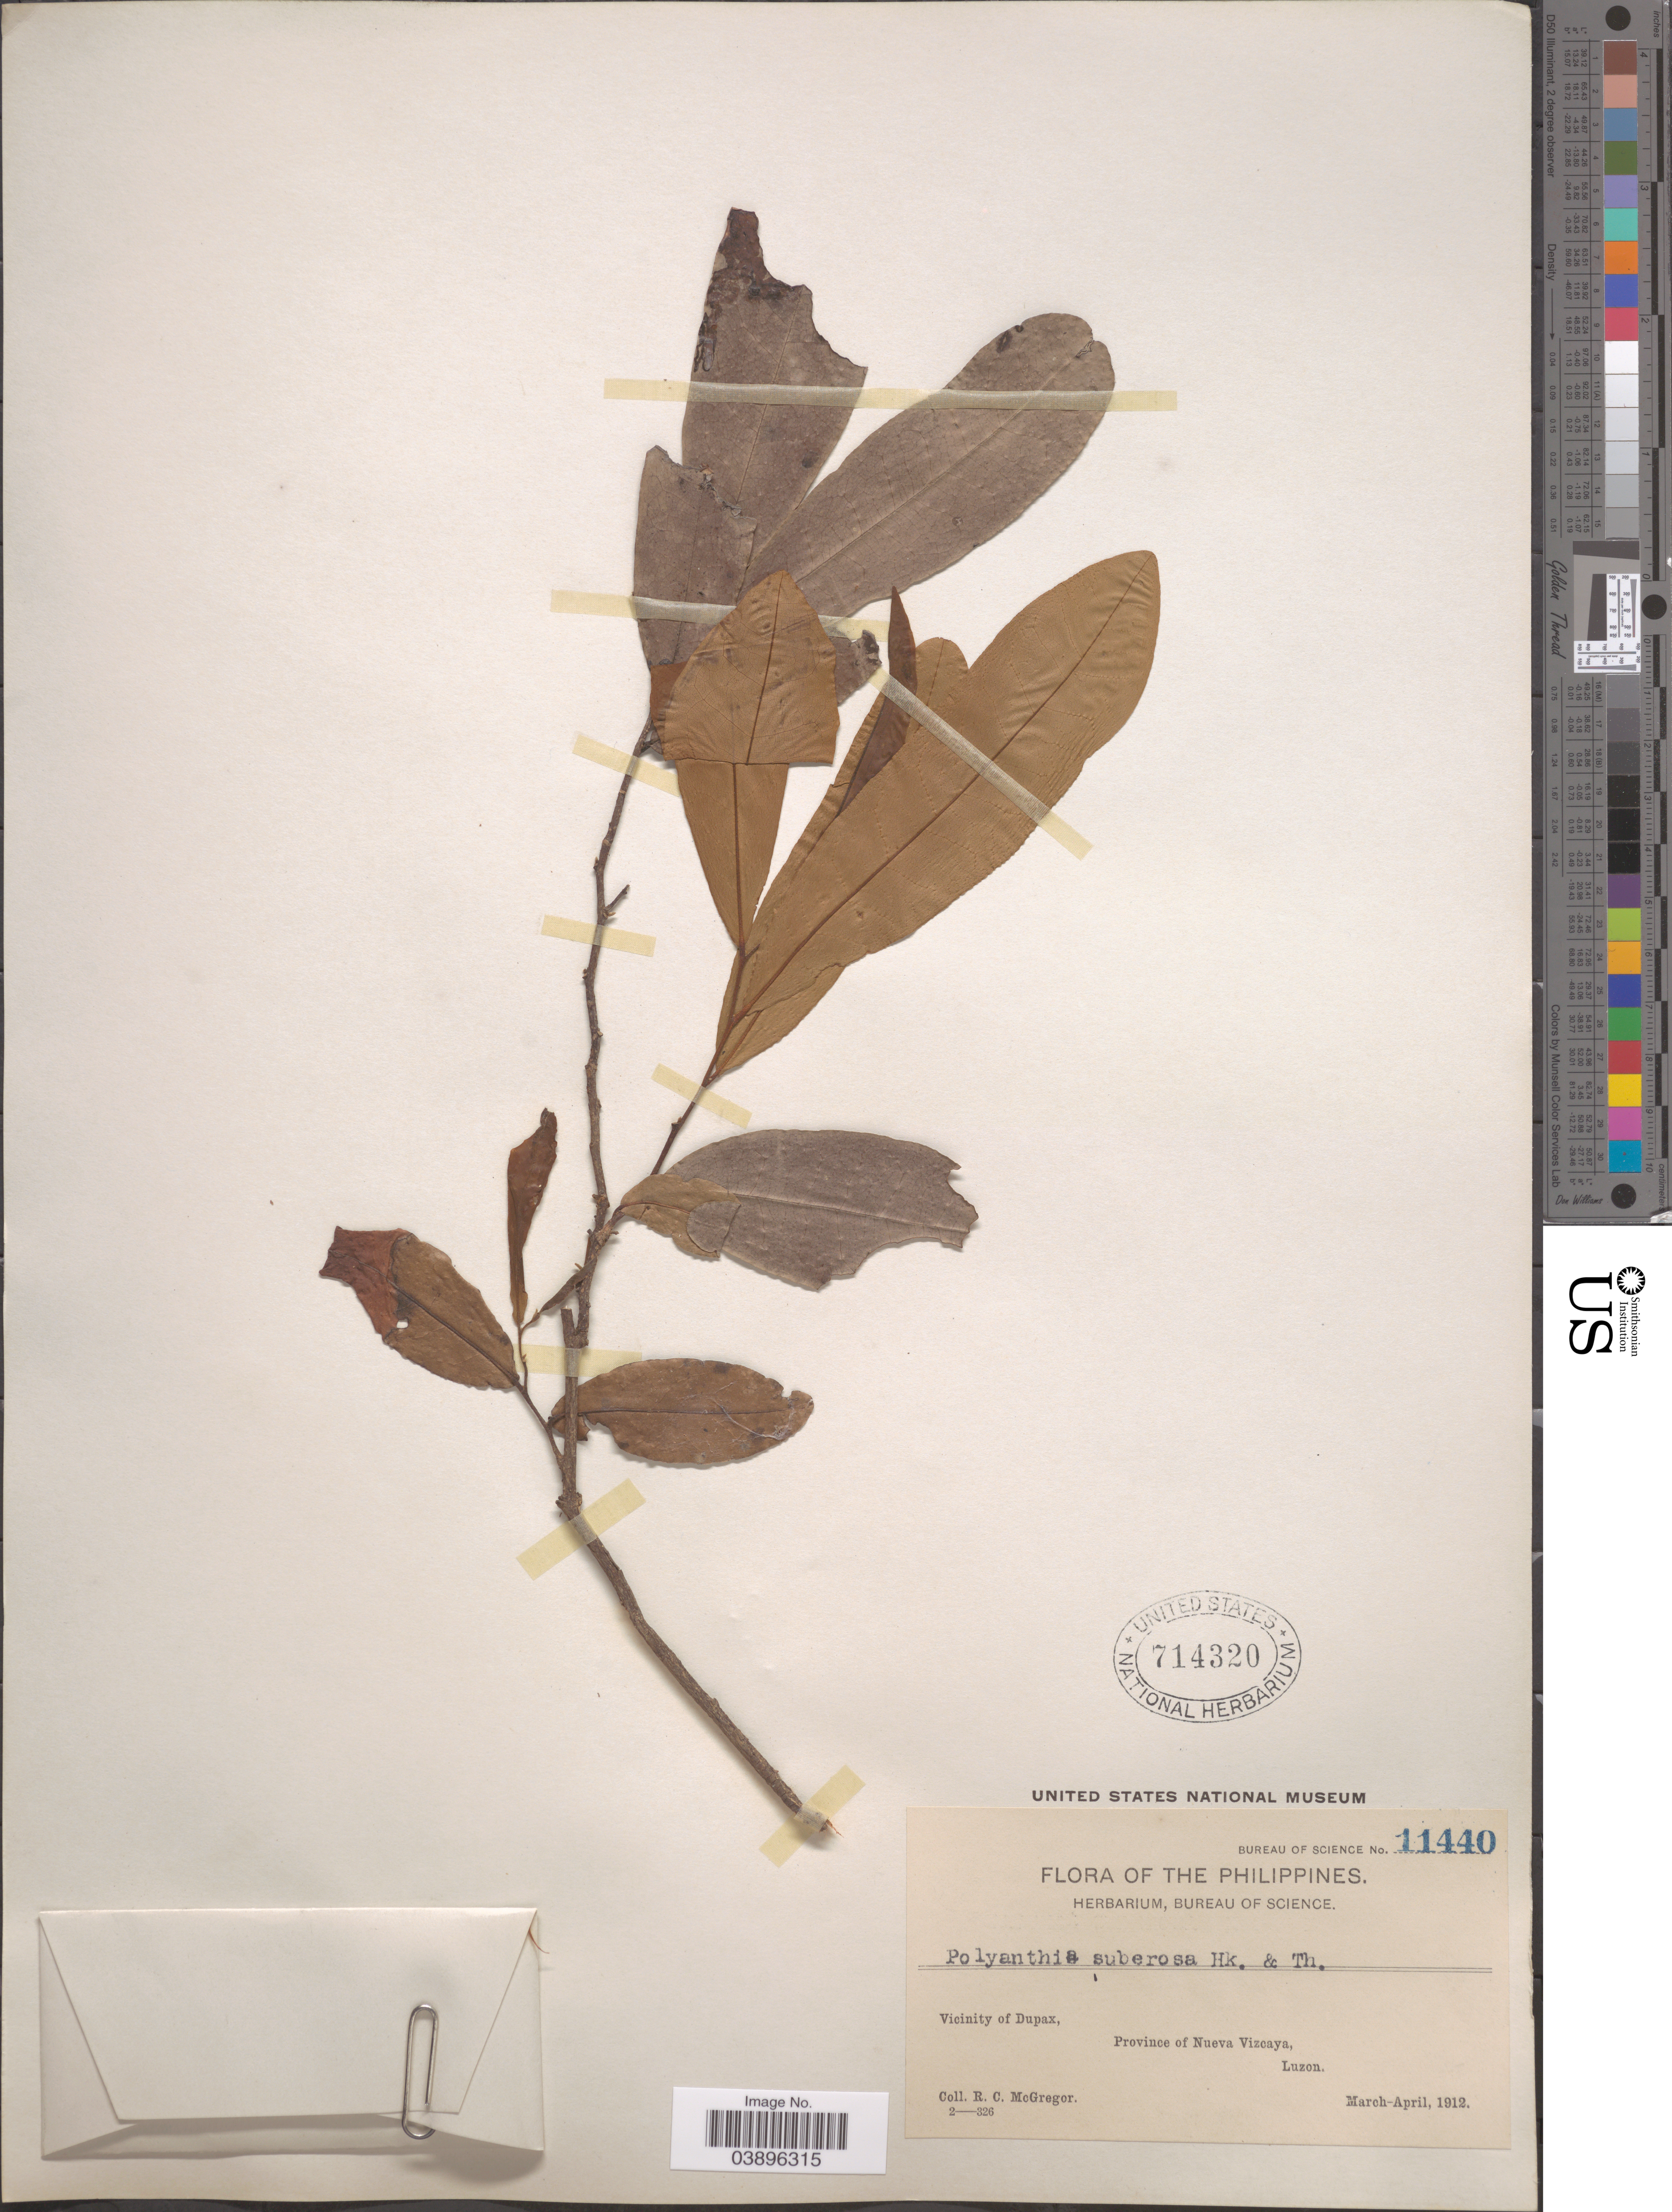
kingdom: Plantae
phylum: Tracheophyta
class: Magnoliopsida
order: Magnoliales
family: Annonaceae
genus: Polyalthia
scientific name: Polyalthia suberosa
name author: (Roxb.) Thwaites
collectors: R. C. McGregor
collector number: Bureau of Science 11440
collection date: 1912-03/1912-04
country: Philippines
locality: Vicinity of Dupax, Province of Nueva Vizcaya, Luzon.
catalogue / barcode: US 714320